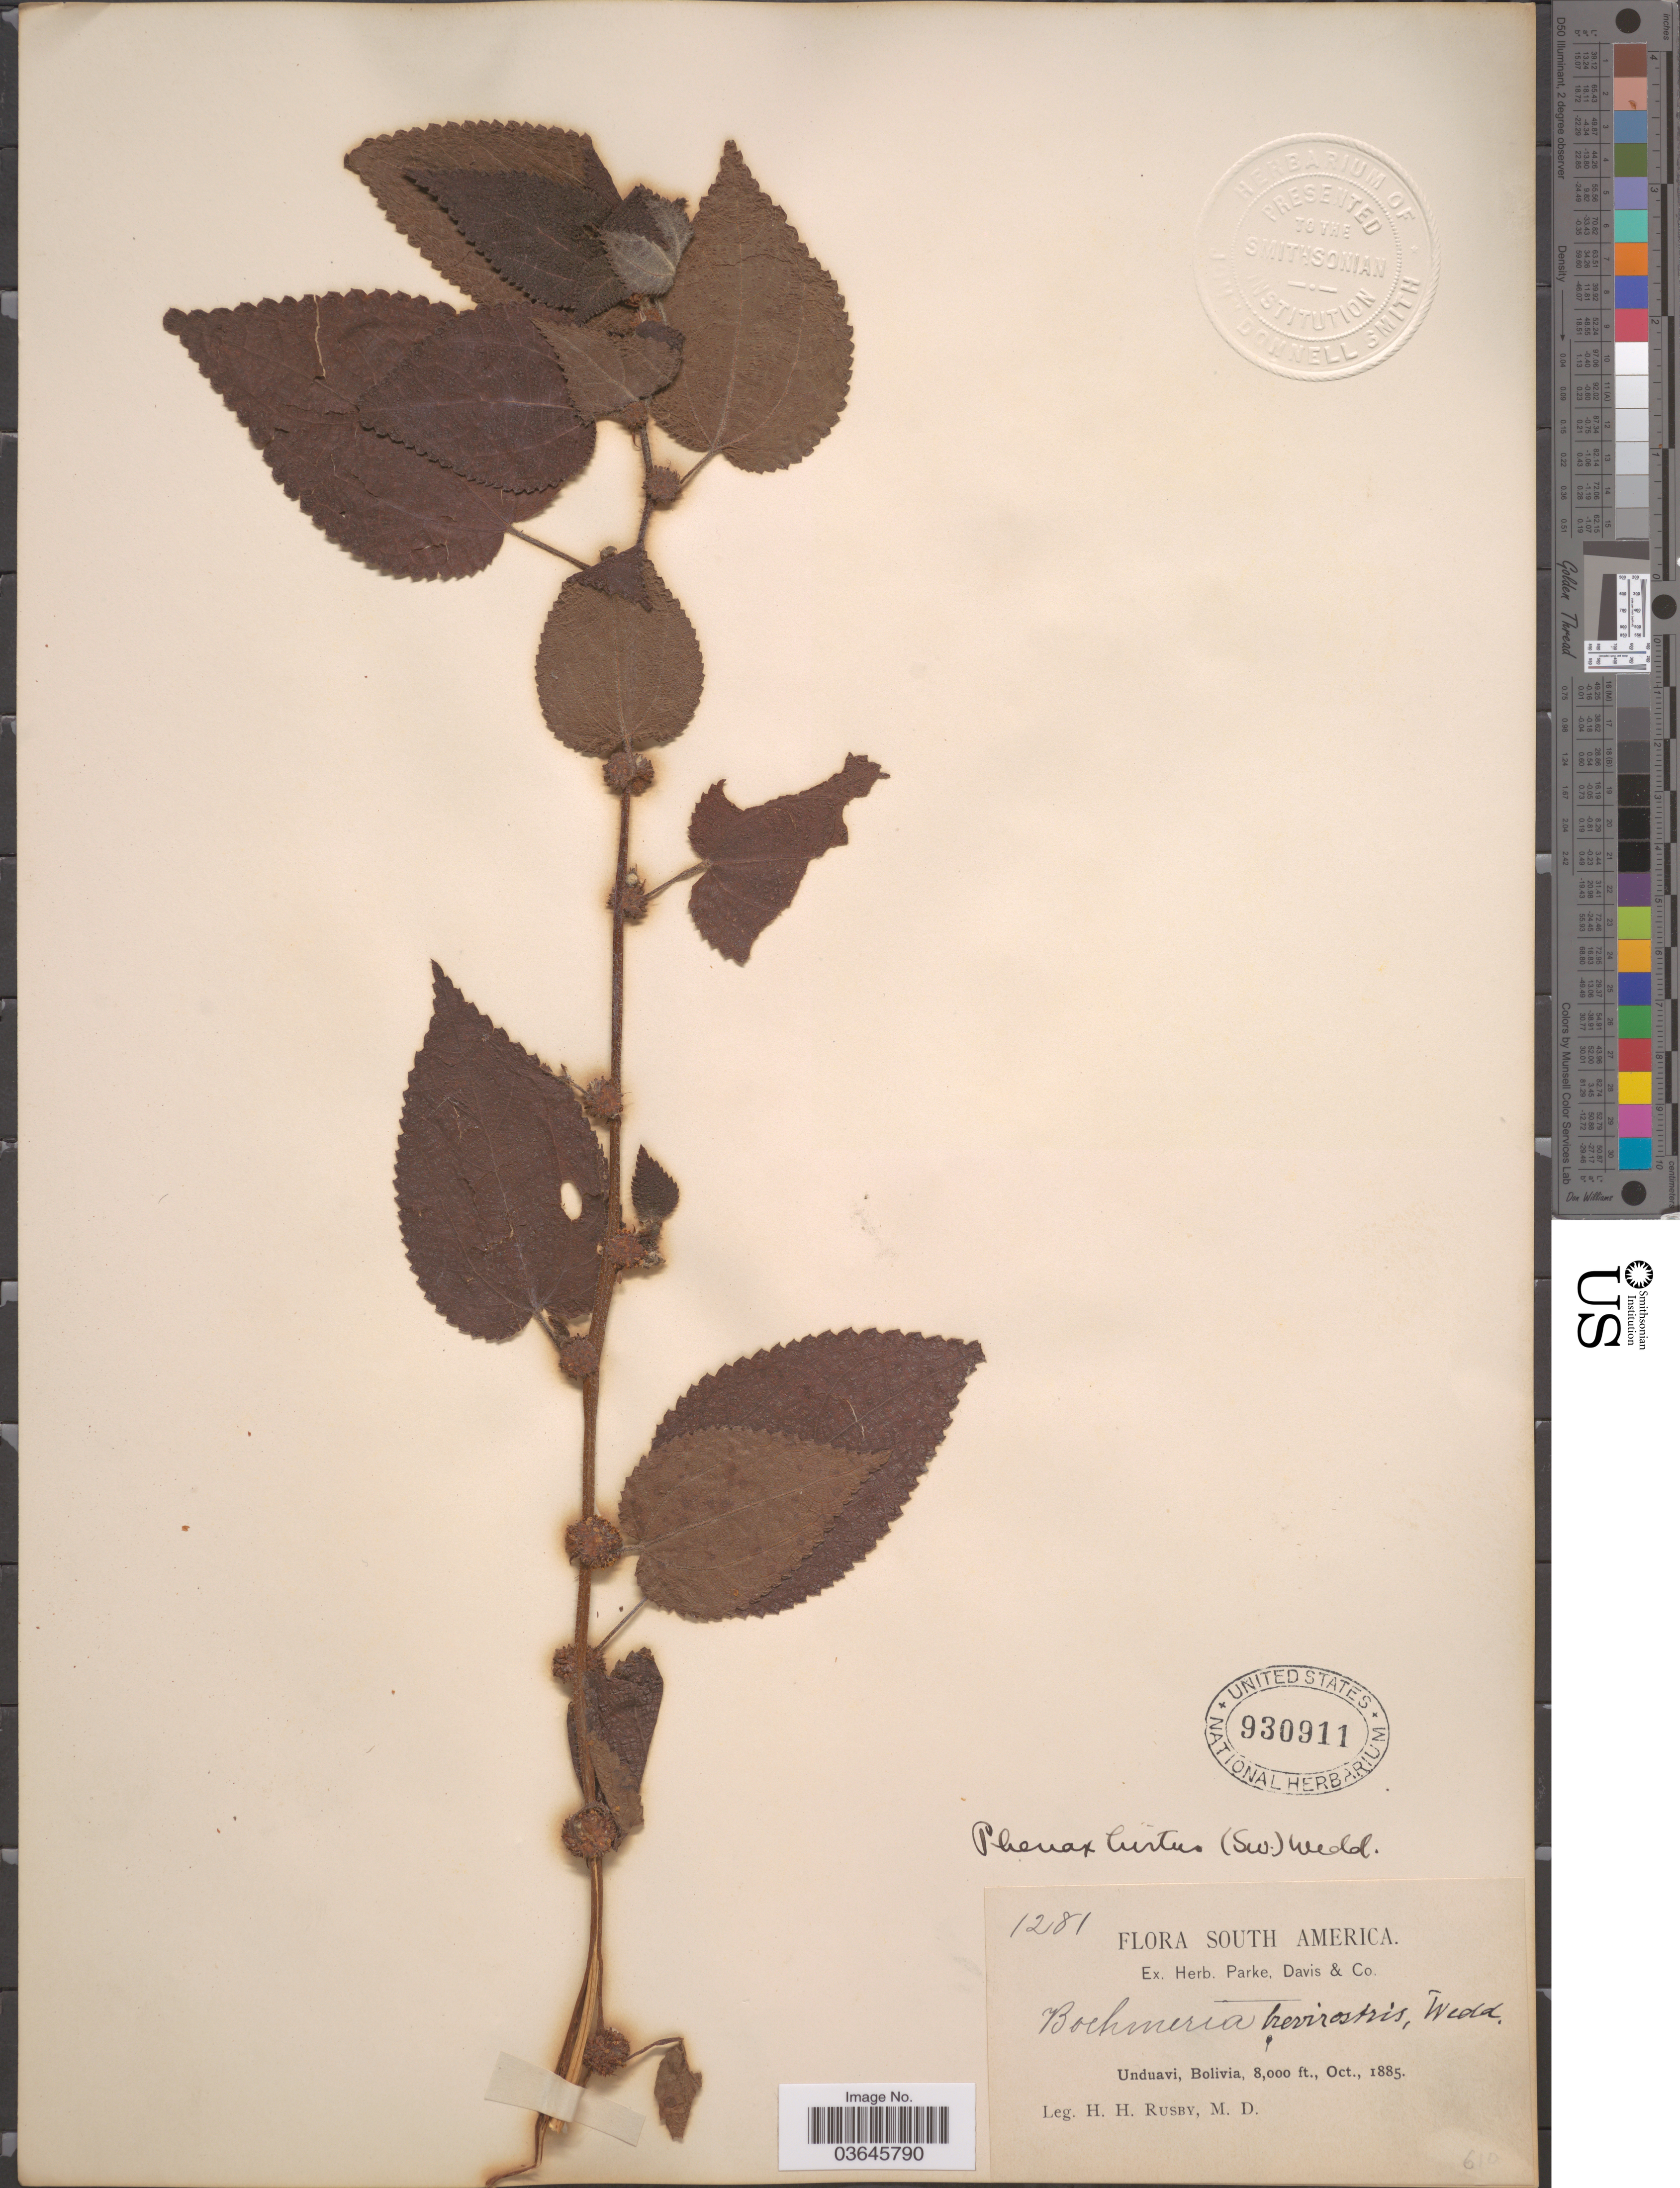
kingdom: Plantae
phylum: Tracheophyta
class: Magnoliopsida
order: Rosales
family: Urticaceae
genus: Phenax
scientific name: Phenax hirtus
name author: (Sw.) Wedd.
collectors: H. H. Rusby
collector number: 1281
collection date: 1885-10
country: Bolivia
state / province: La Paz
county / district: Nor Yungas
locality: Unduavi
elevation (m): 2438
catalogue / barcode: US 930911